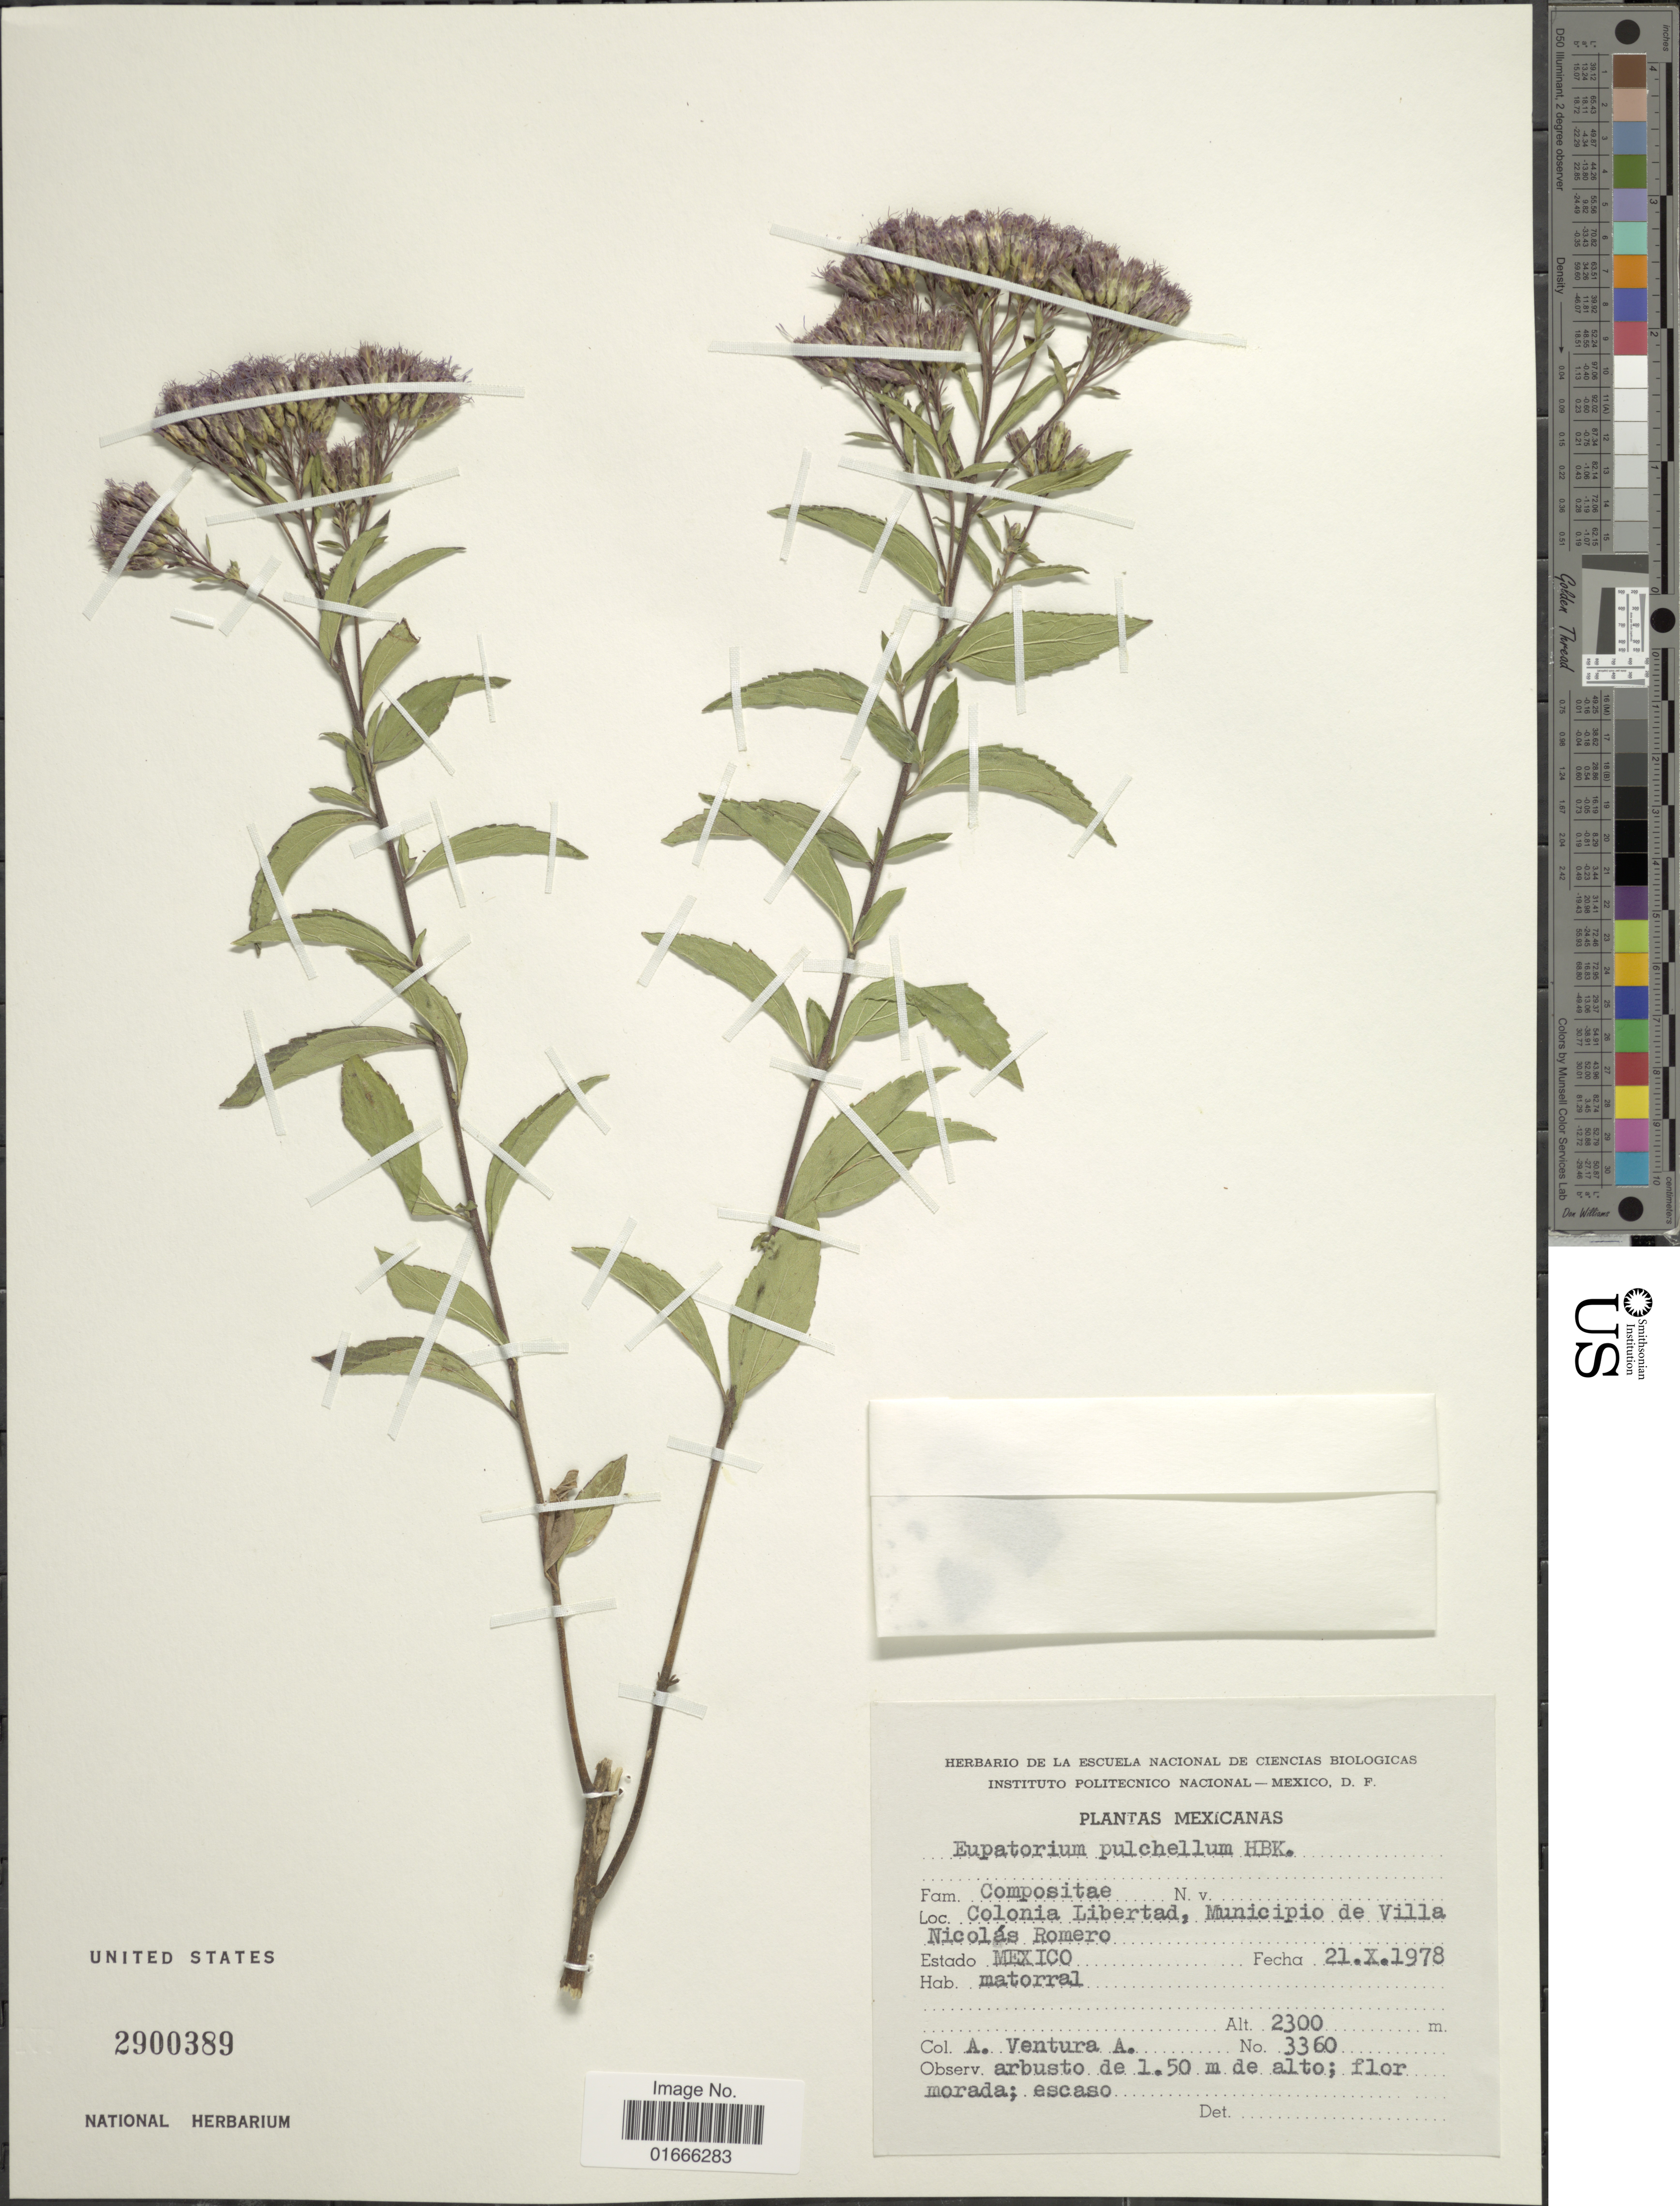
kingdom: Plantae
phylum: Tracheophyta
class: Magnoliopsida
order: Asterales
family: Asteraceae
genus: Chromolaena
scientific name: Chromolaena pulchella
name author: (Kunth) R.M. King & H. Rob.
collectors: A. Ventura A.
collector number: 3360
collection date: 1978-10-21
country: Mexico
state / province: México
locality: Colonia Libertad, Municipio de Villa Nicolas Romero.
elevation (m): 2300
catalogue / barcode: US 2900389